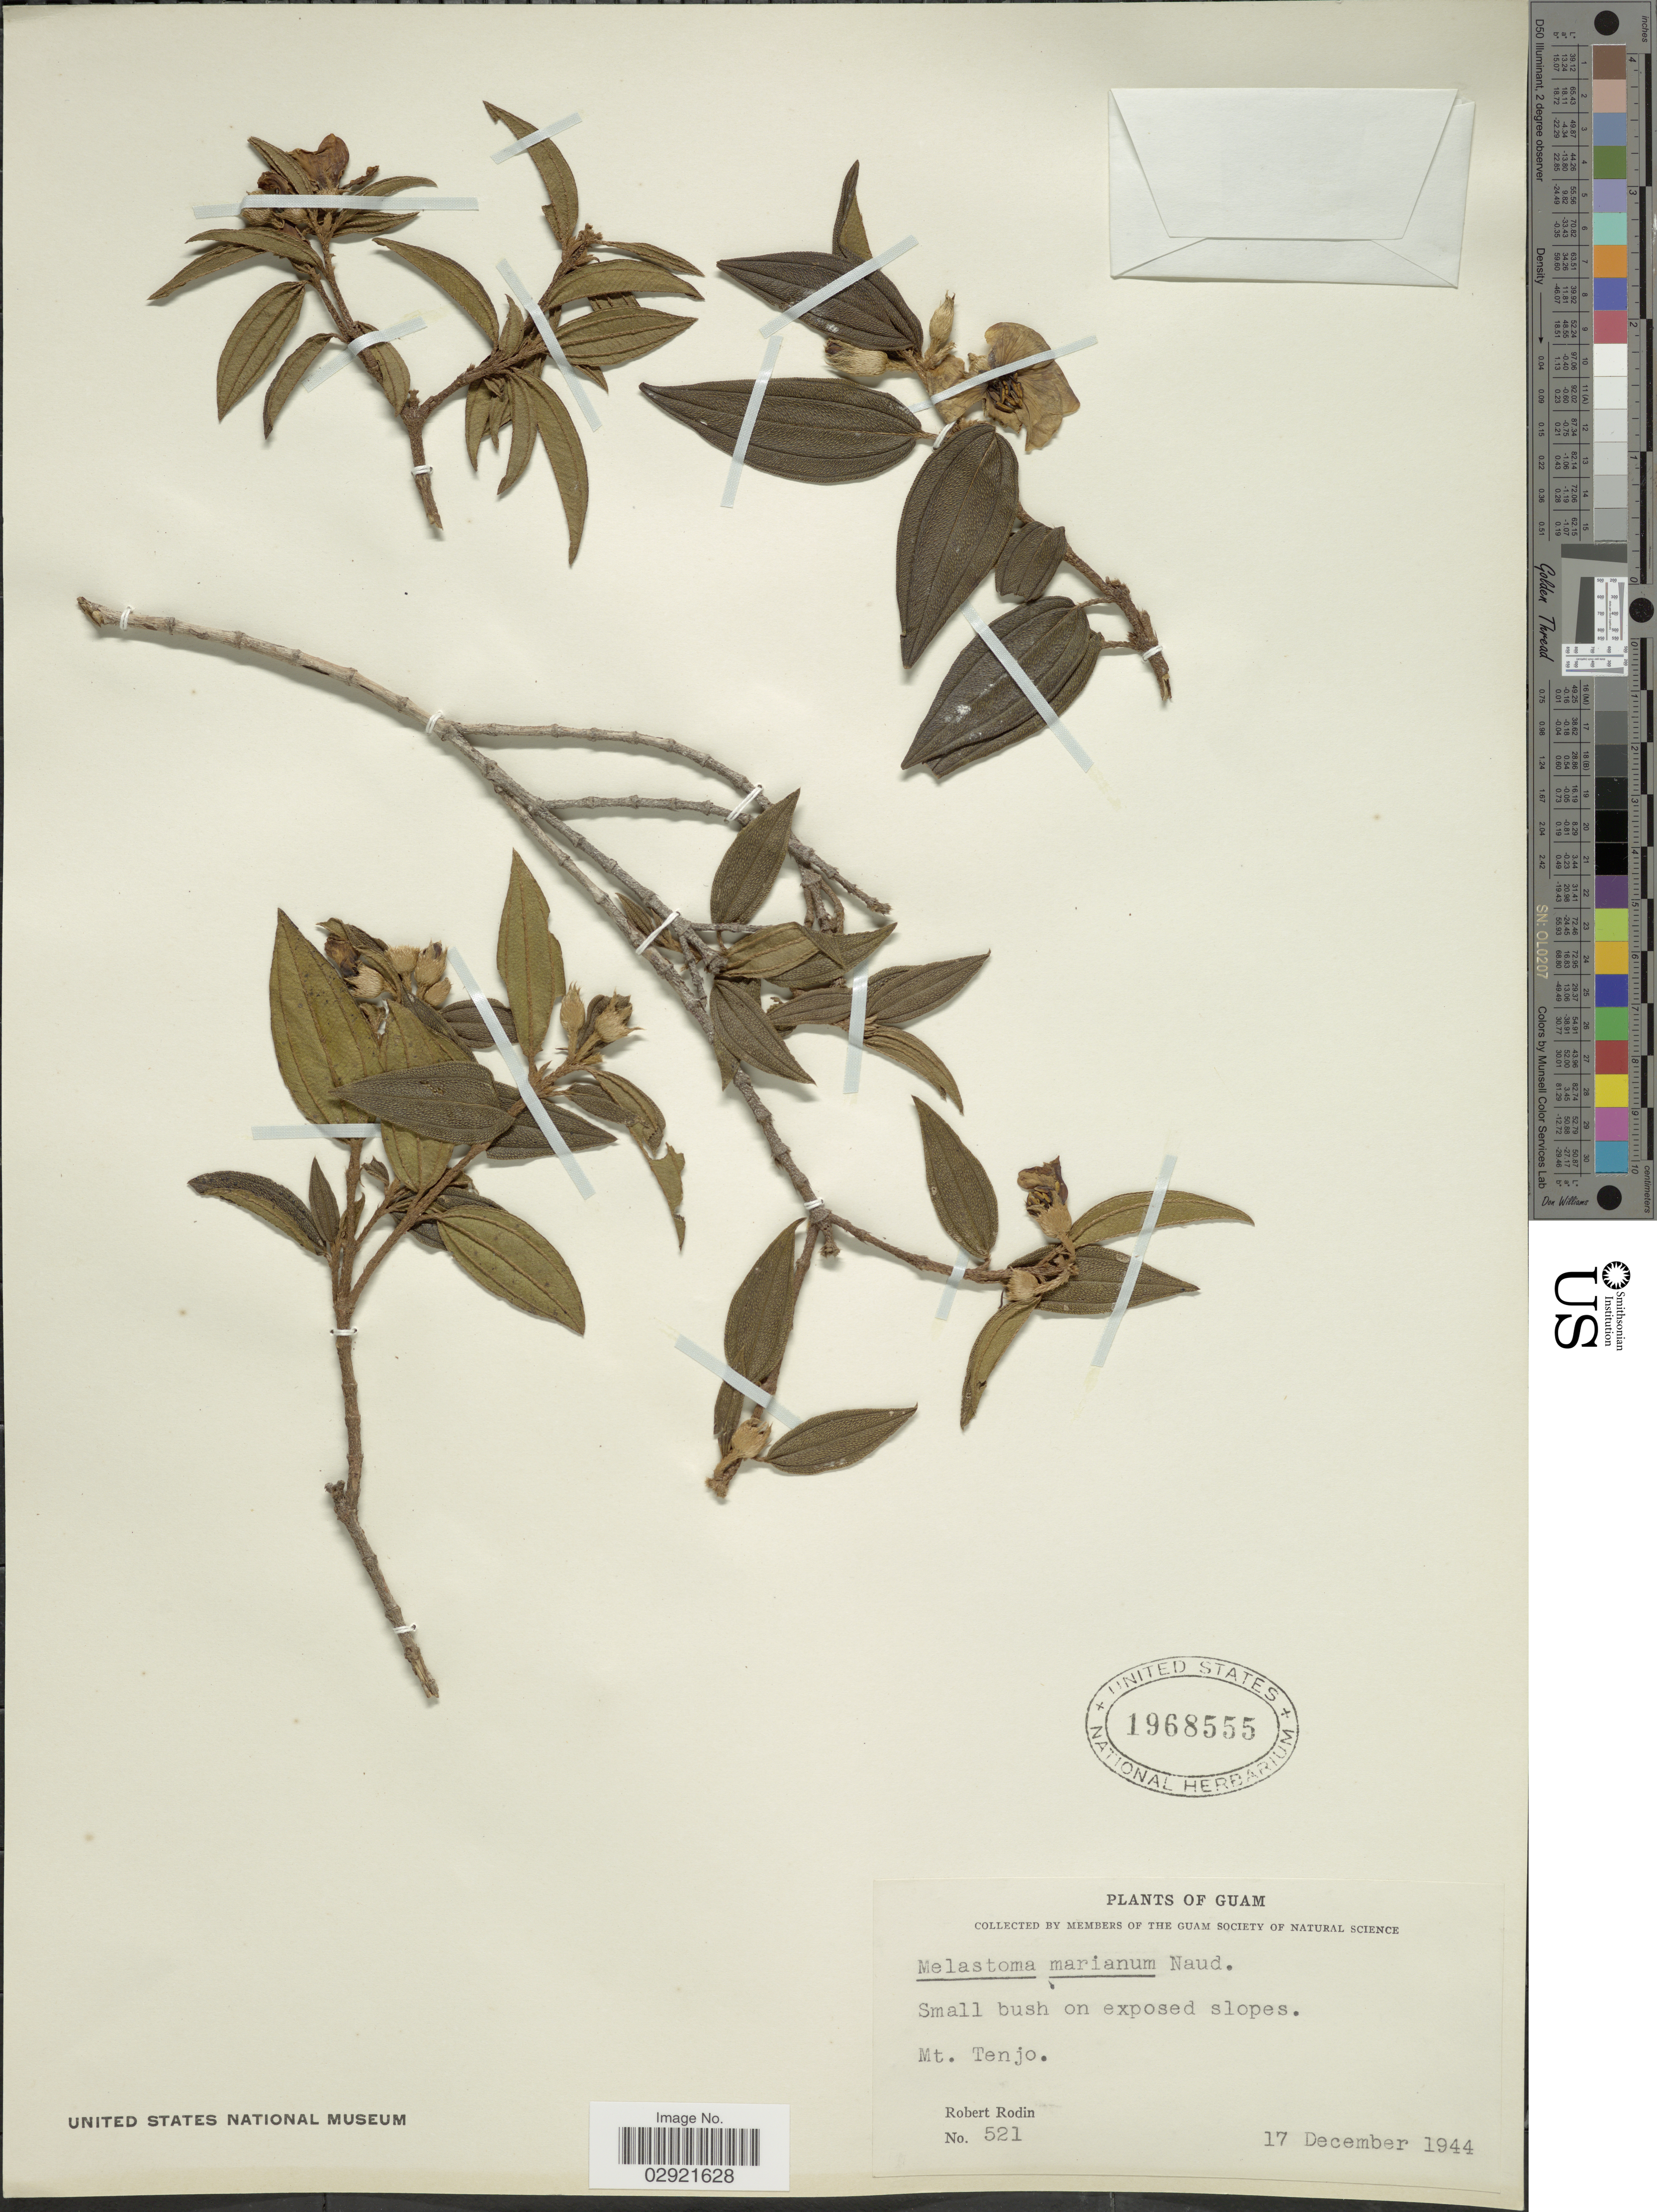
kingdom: Plantae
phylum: Tracheophyta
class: Magnoliopsida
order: Myrtales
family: Melastomataceae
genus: Melastoma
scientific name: Melastoma malabathricum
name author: L.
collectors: R. Rodin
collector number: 521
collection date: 1944-12-17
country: Guam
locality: Mt. Tenjo.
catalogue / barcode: US 1968555